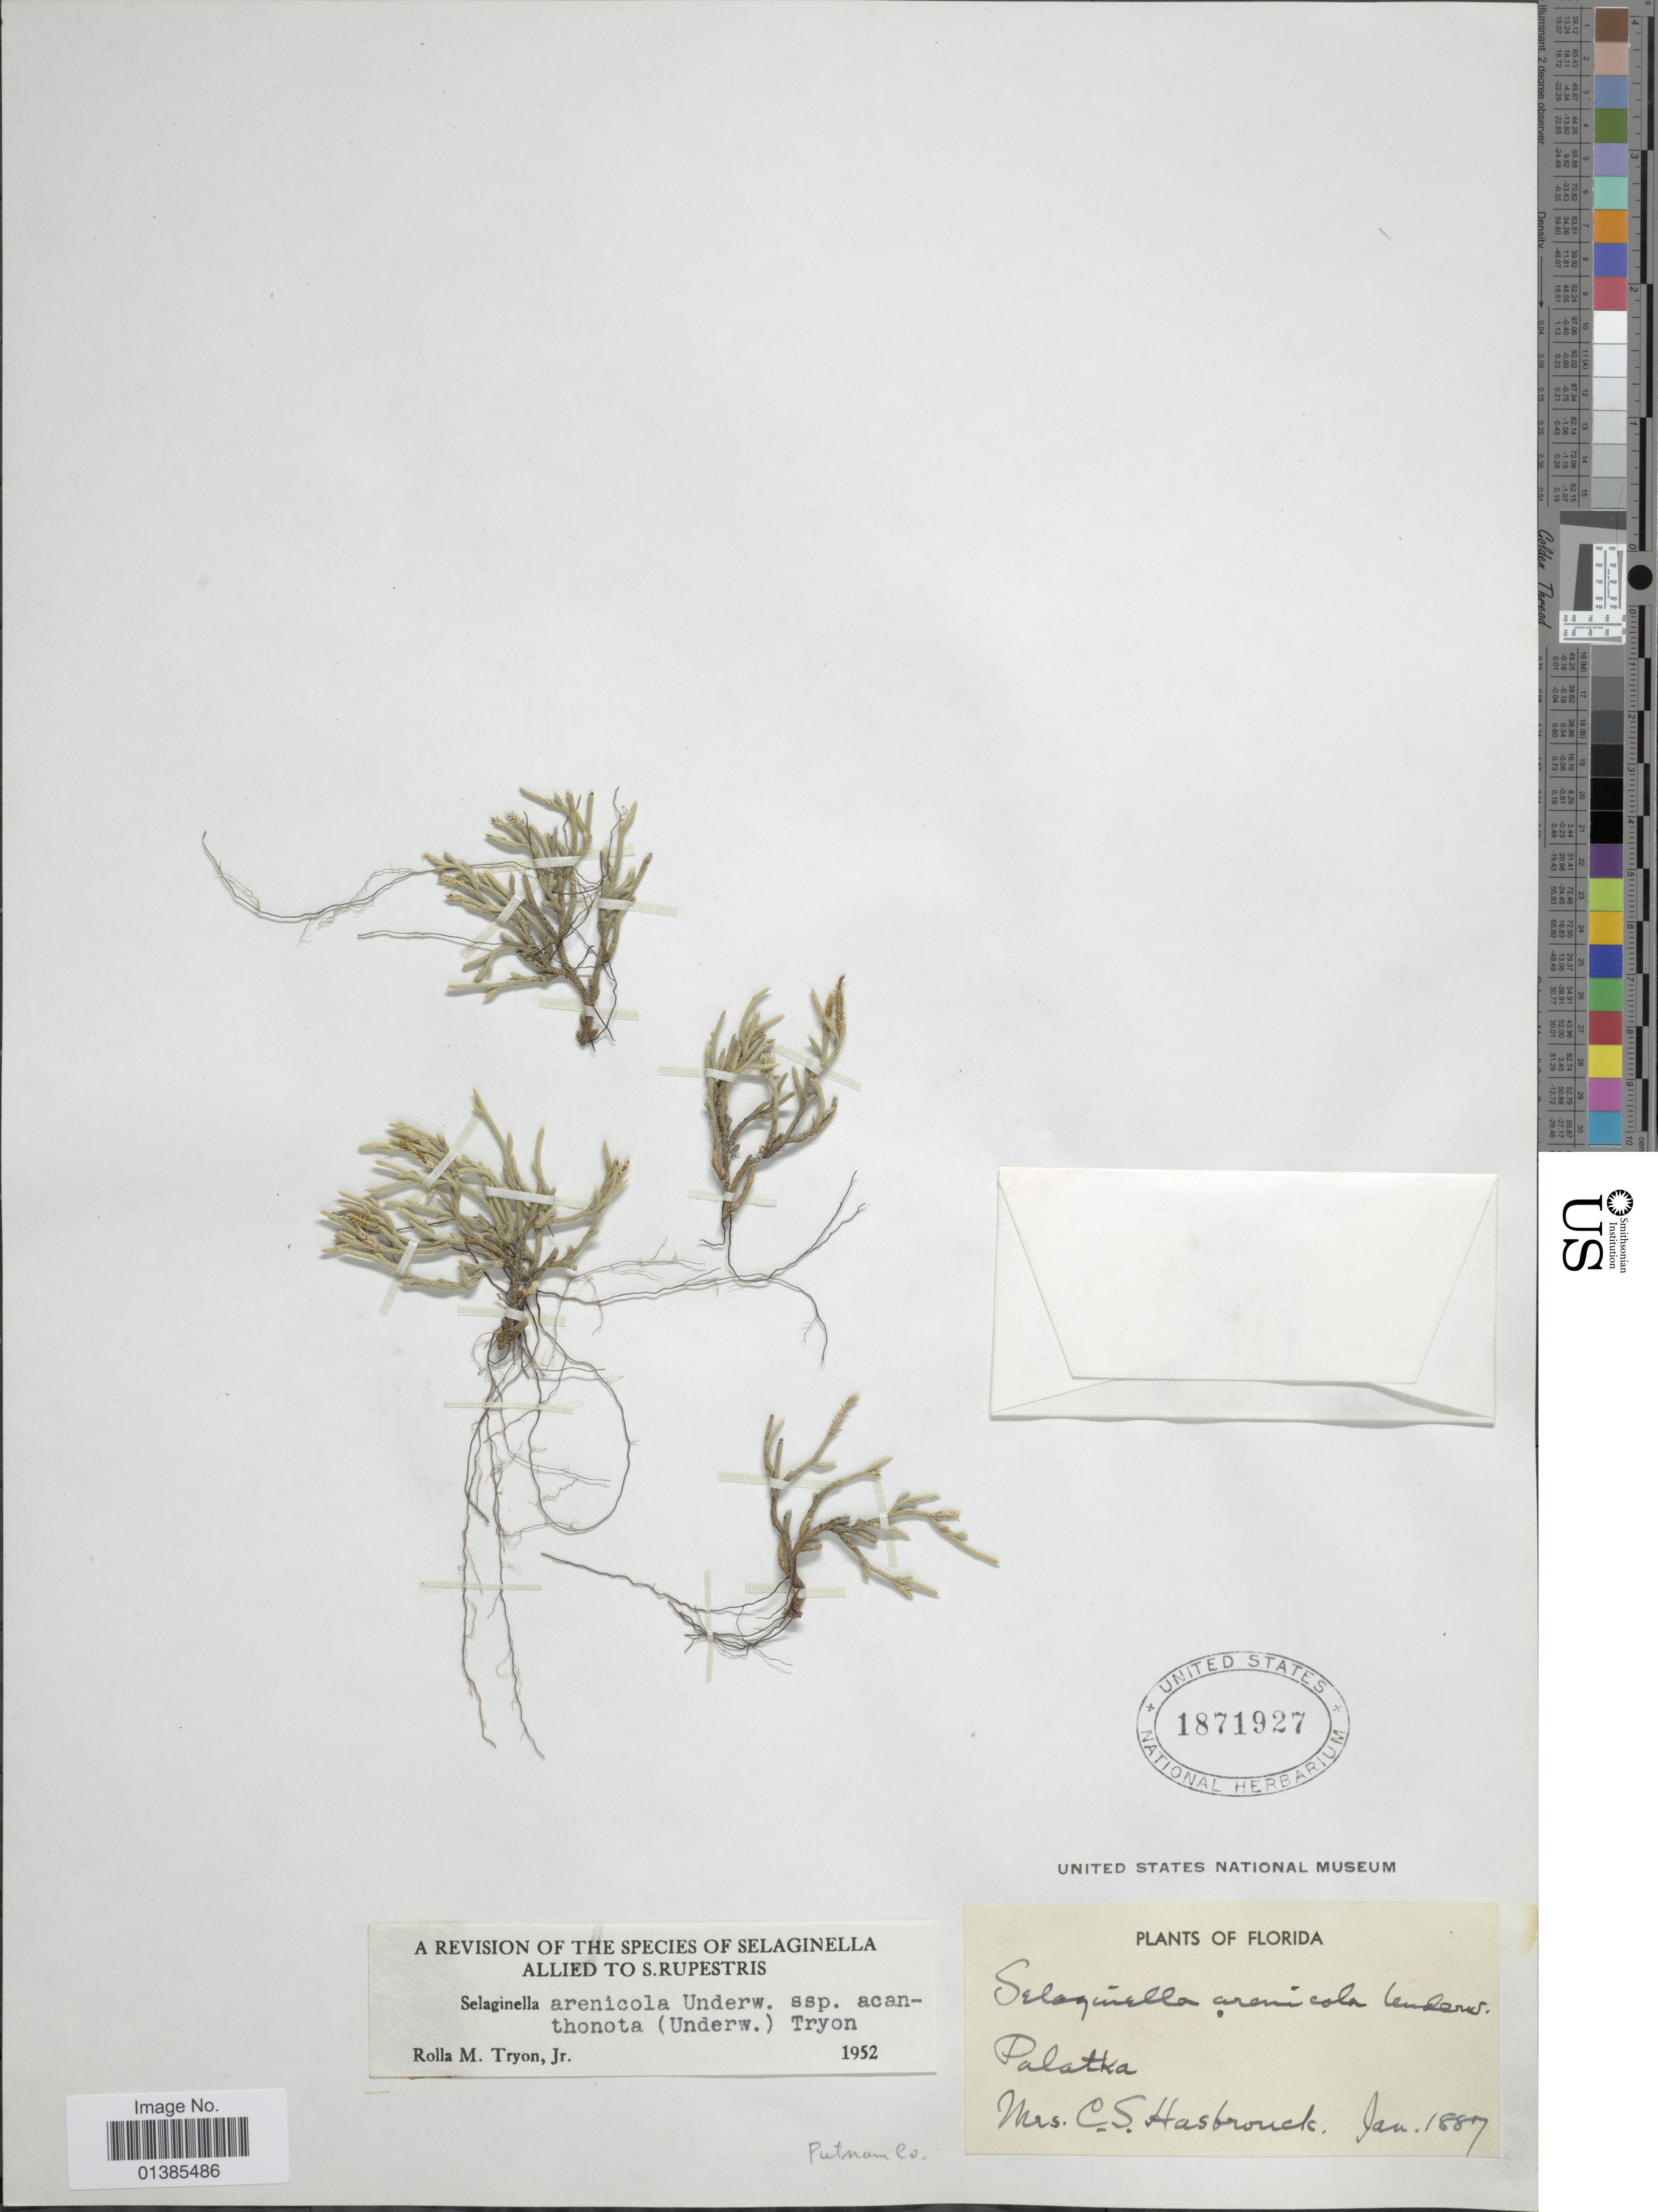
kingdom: Plantae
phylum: Tracheophyta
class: Lycopodiopsida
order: Selaginellales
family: Selaginellaceae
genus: Selaginella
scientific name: Selaginella arenicola subsp. acanthonota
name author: (Underw.) R.M. Tryon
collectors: C. Hasbrouck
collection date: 1887-01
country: United States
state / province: Florida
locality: Palatka. Putnam Co.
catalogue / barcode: US 1871927